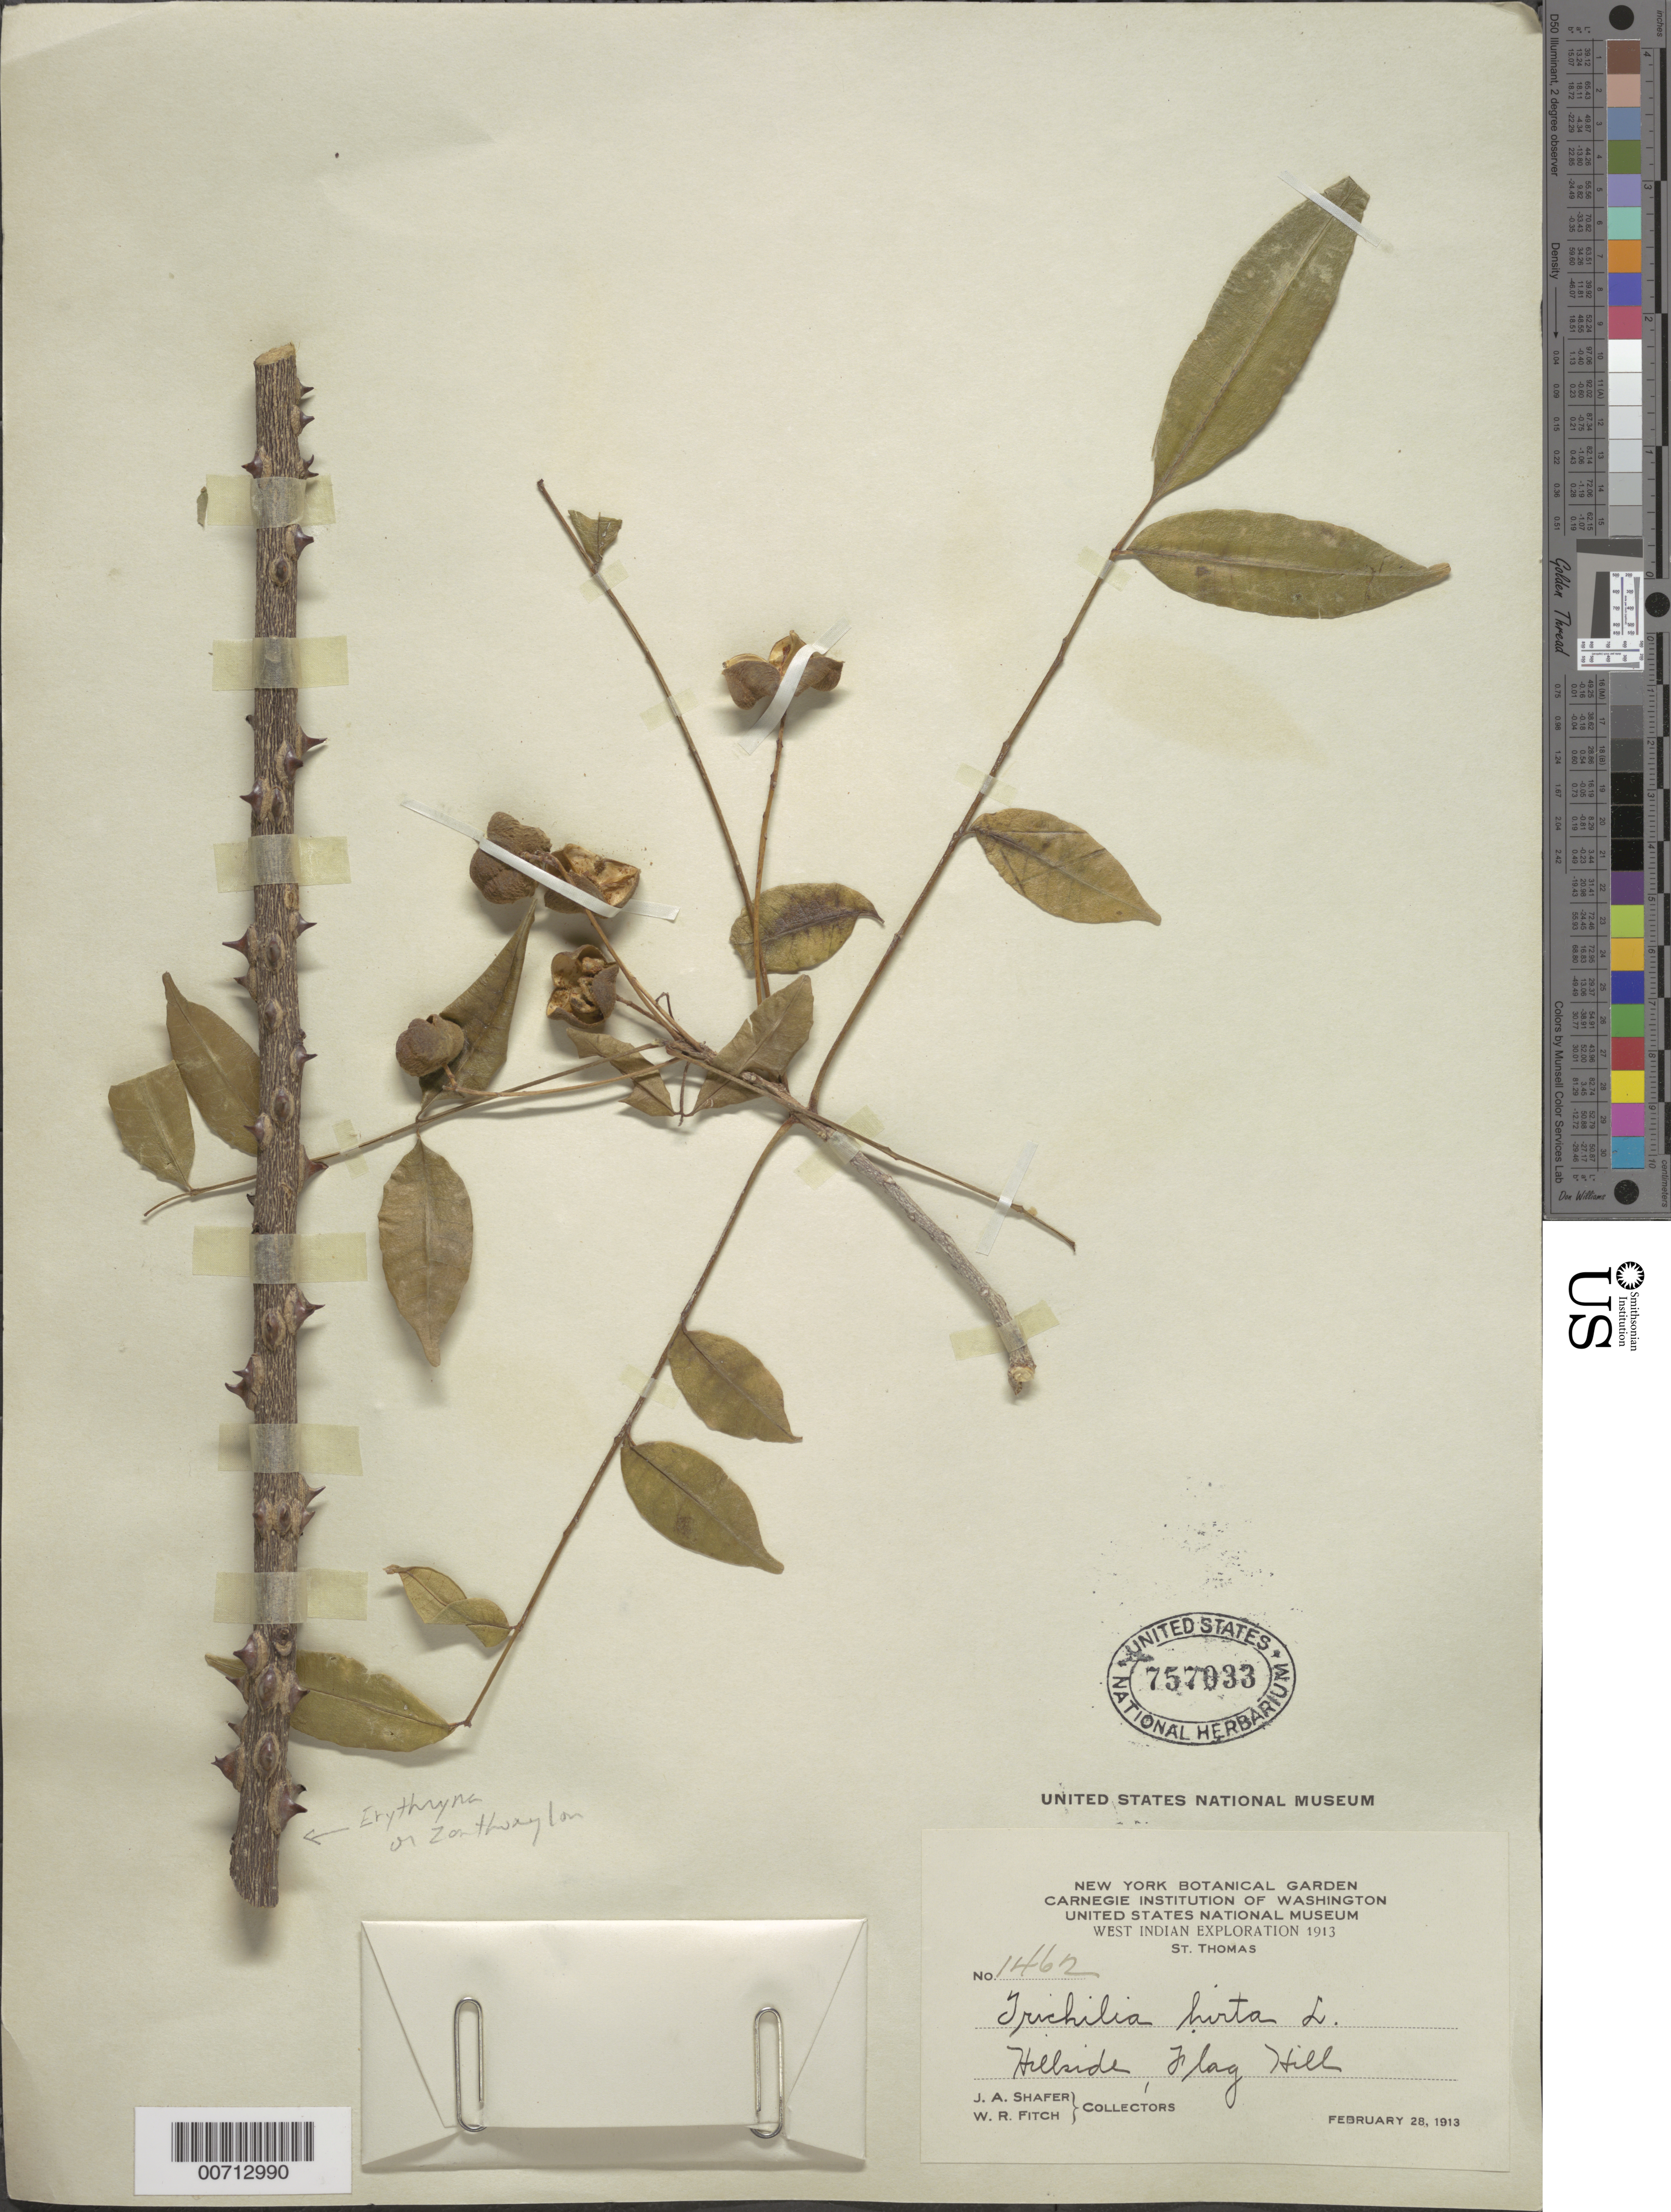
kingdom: Plantae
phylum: Tracheophyta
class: Magnoliopsida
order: Sapindales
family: Meliaceae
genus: Trichilia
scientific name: Trichilia hirta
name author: L.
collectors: J. A. Shafer & W. R. Fitch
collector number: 1462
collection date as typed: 28 Feb 1913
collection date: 1913-02-28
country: U.S. Virgin Islands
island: St. Thomas Island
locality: Flag Hill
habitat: Hillside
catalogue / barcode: US 757033